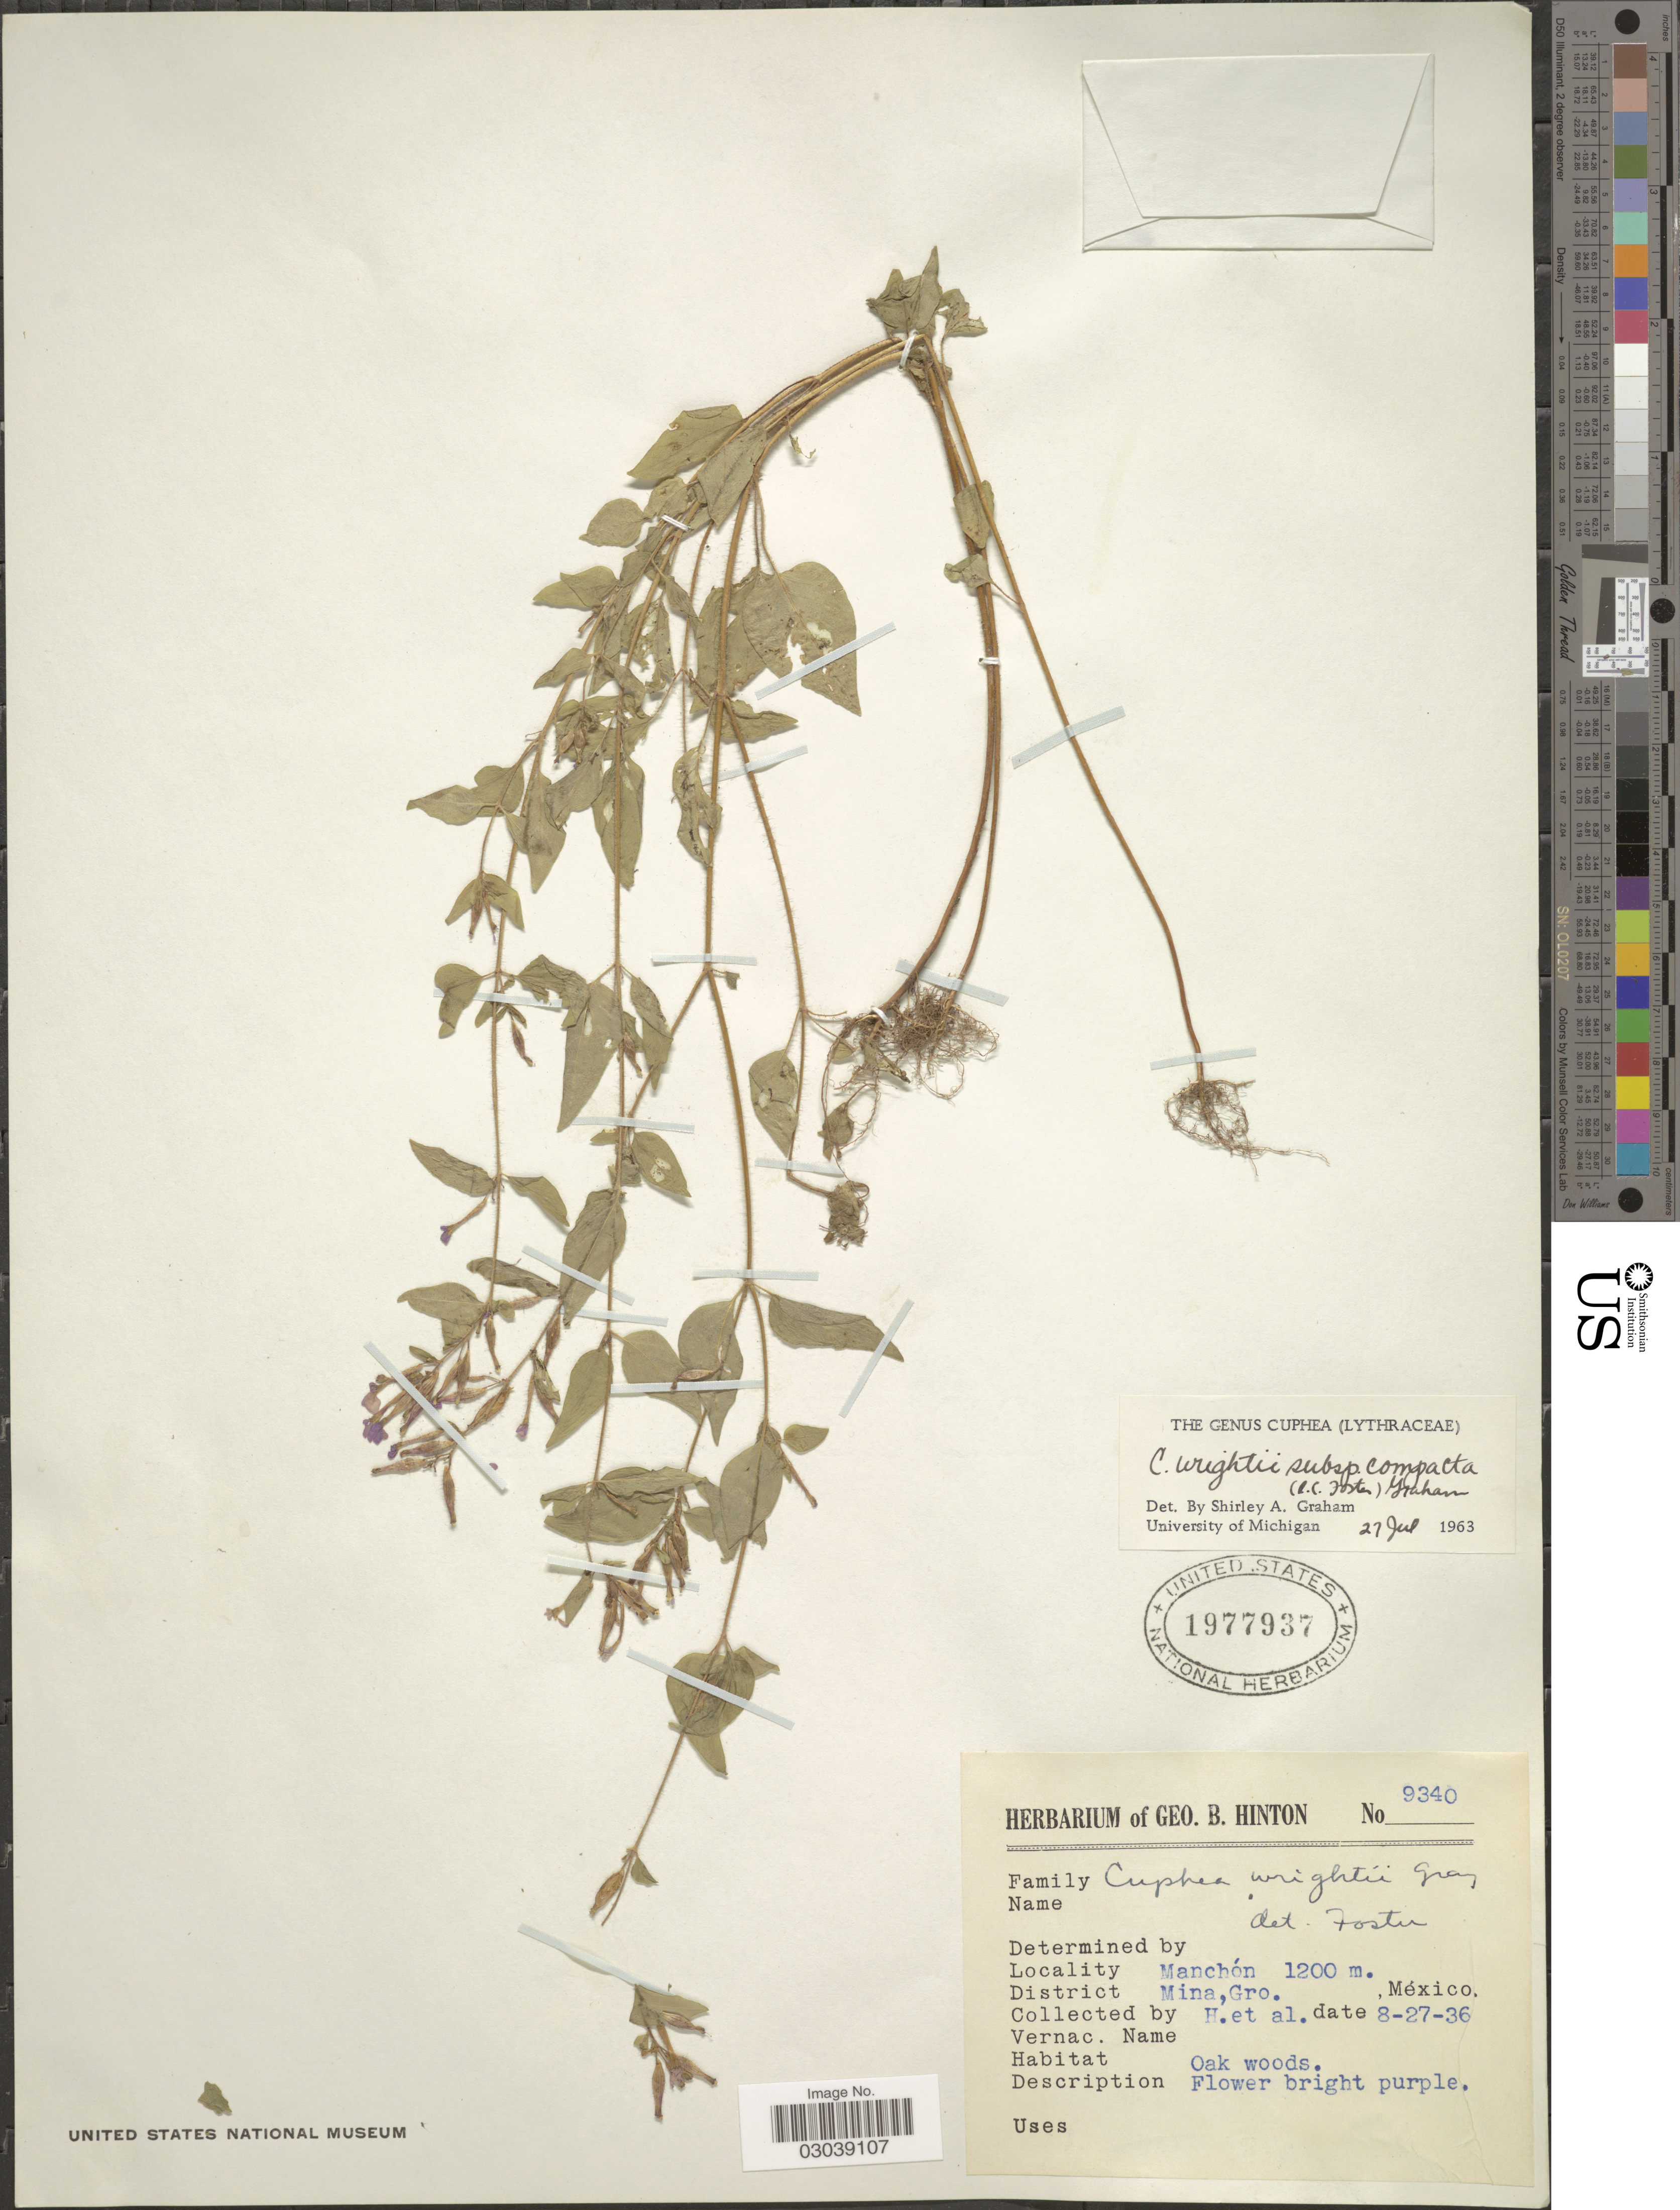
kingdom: Plantae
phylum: Tracheophyta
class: Magnoliopsida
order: Myrtales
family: Lythraceae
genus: Cuphea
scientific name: Cuphea wrightii subsp. compacta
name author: R.C. Foster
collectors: G. B. Hinton & et al.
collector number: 9340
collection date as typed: Transcribed d/m/y: 27/8/36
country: Mexico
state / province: Guerrero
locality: Manchon. District Mina.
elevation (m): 1200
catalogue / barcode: US 1977937